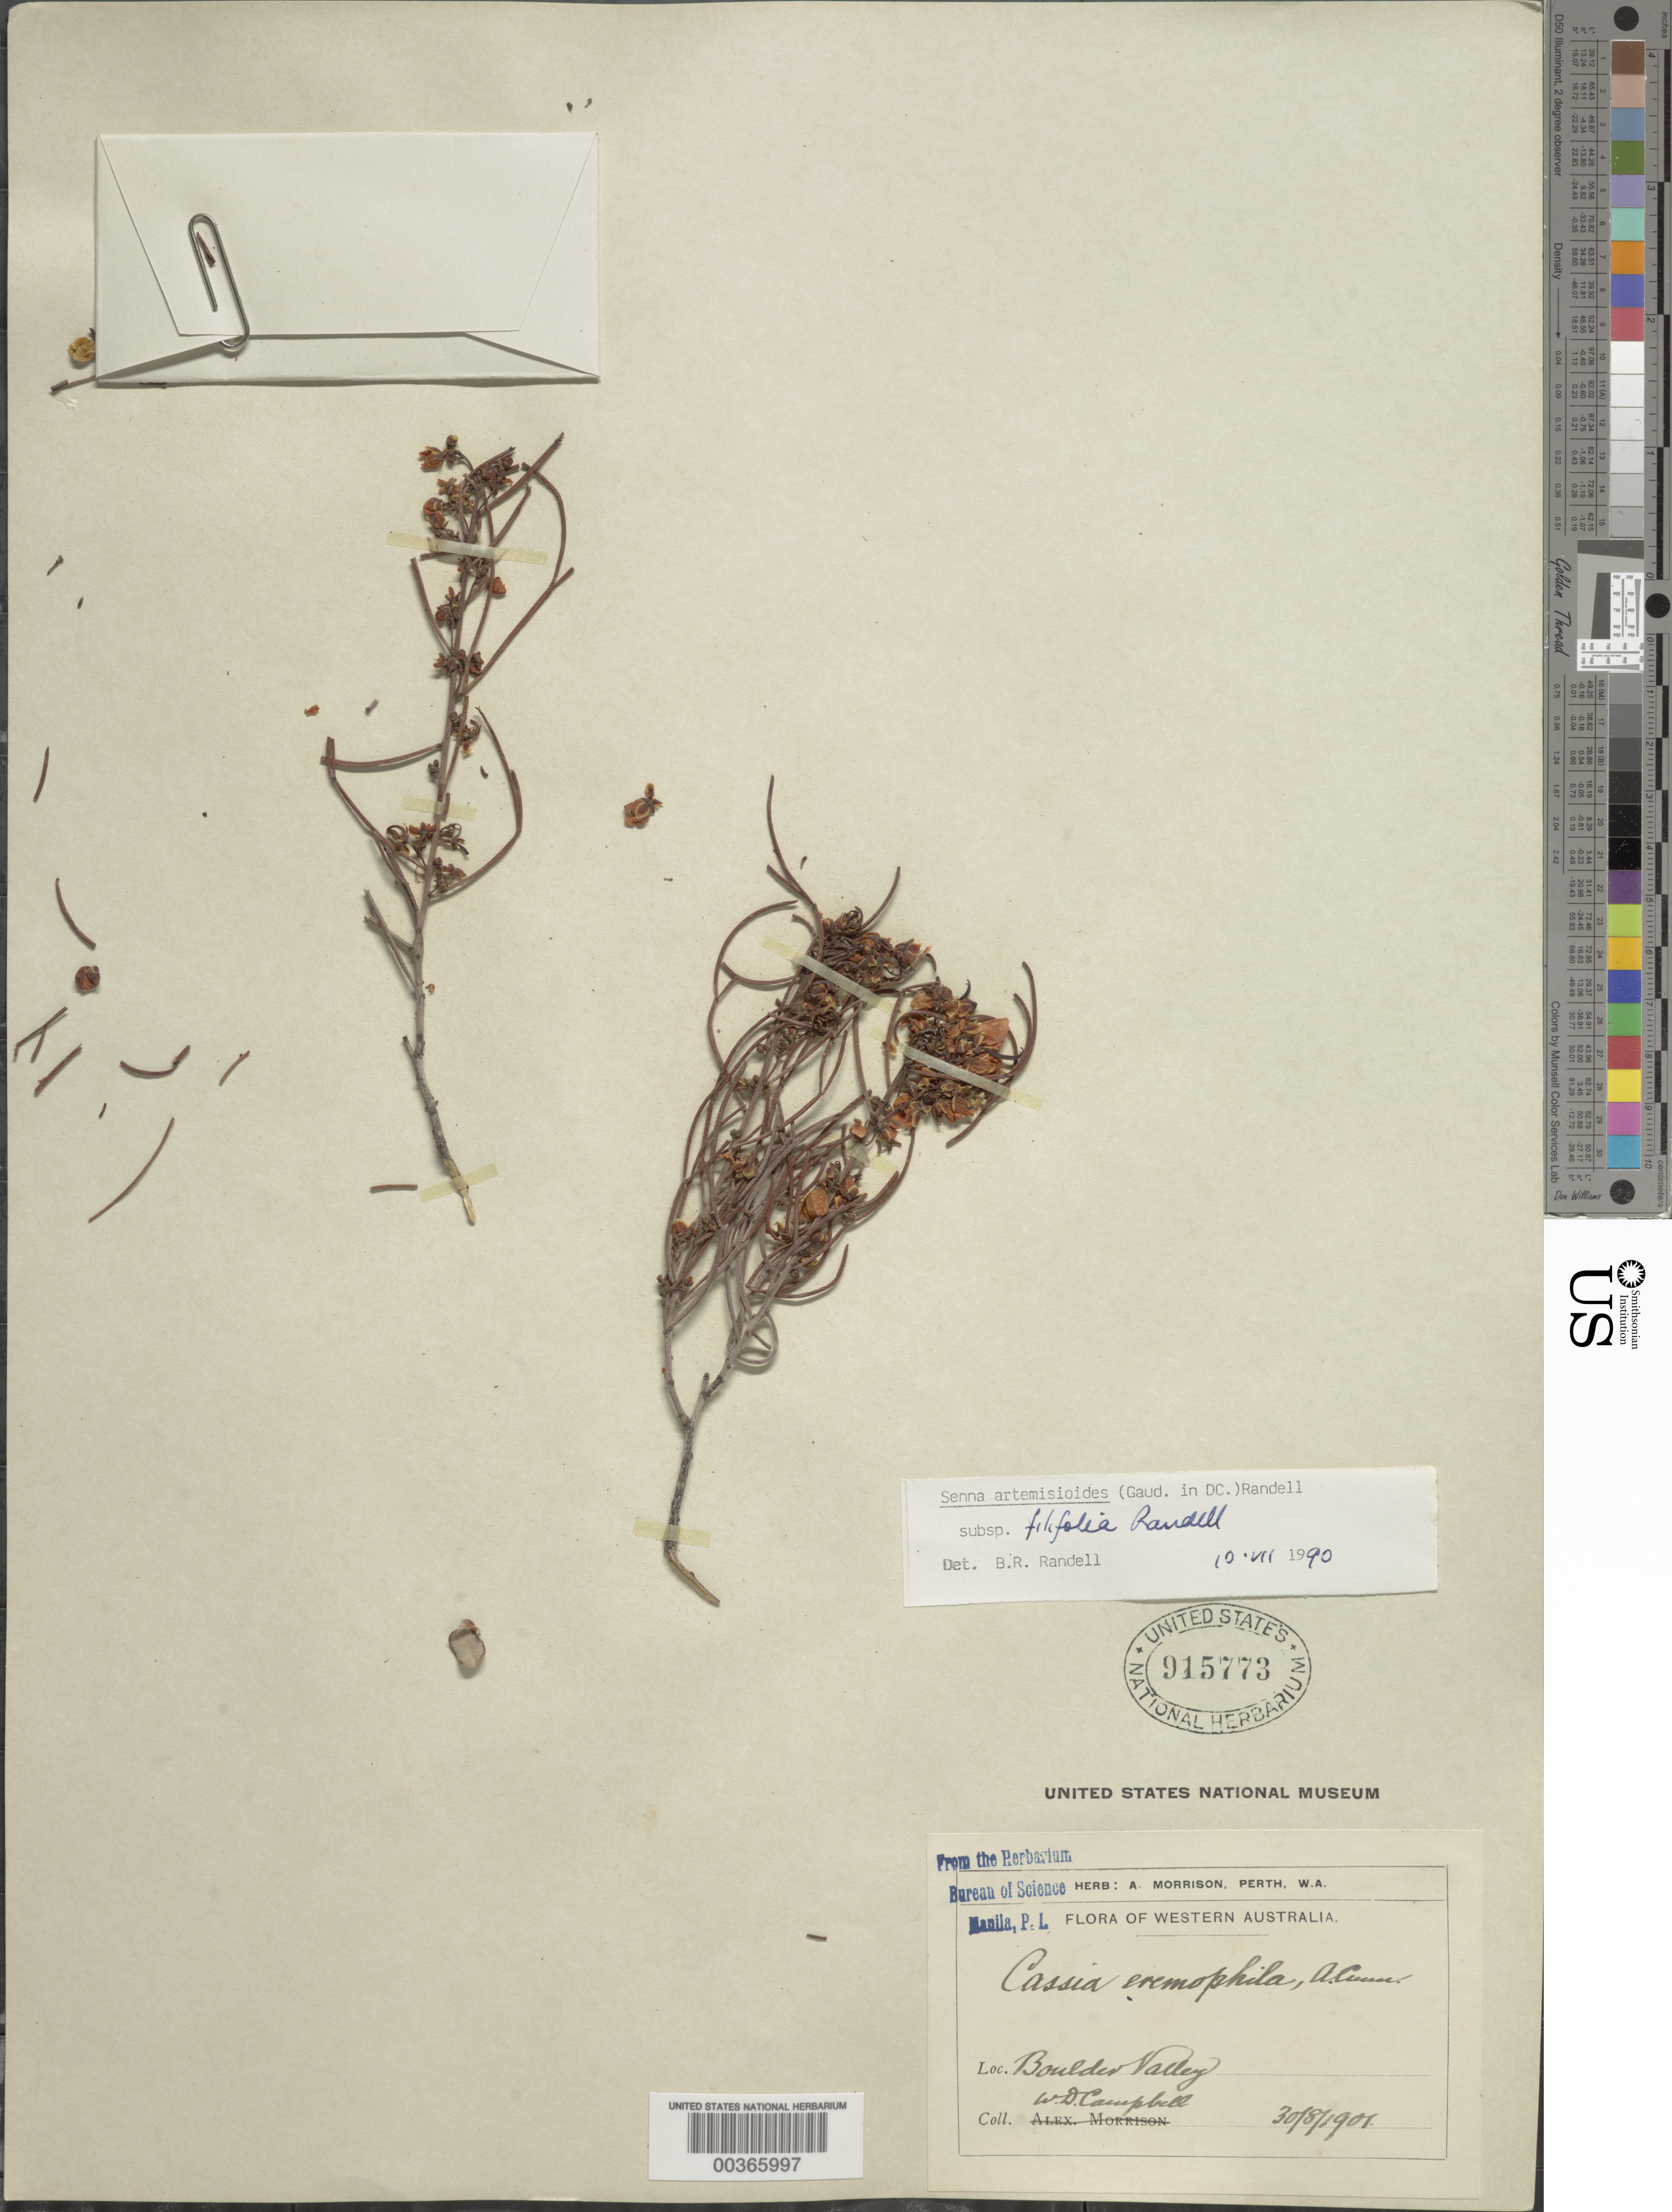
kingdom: Plantae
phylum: Tracheophyta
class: Magnoliopsida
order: Fabales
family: Fabaceae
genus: Senna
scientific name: Senna artemisioides subsp. filifolia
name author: Randell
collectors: W. D. Campbell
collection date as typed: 30 Aug 1901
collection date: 1901-08-30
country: Australia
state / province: Western Australia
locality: Bolder valley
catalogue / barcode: US 915773